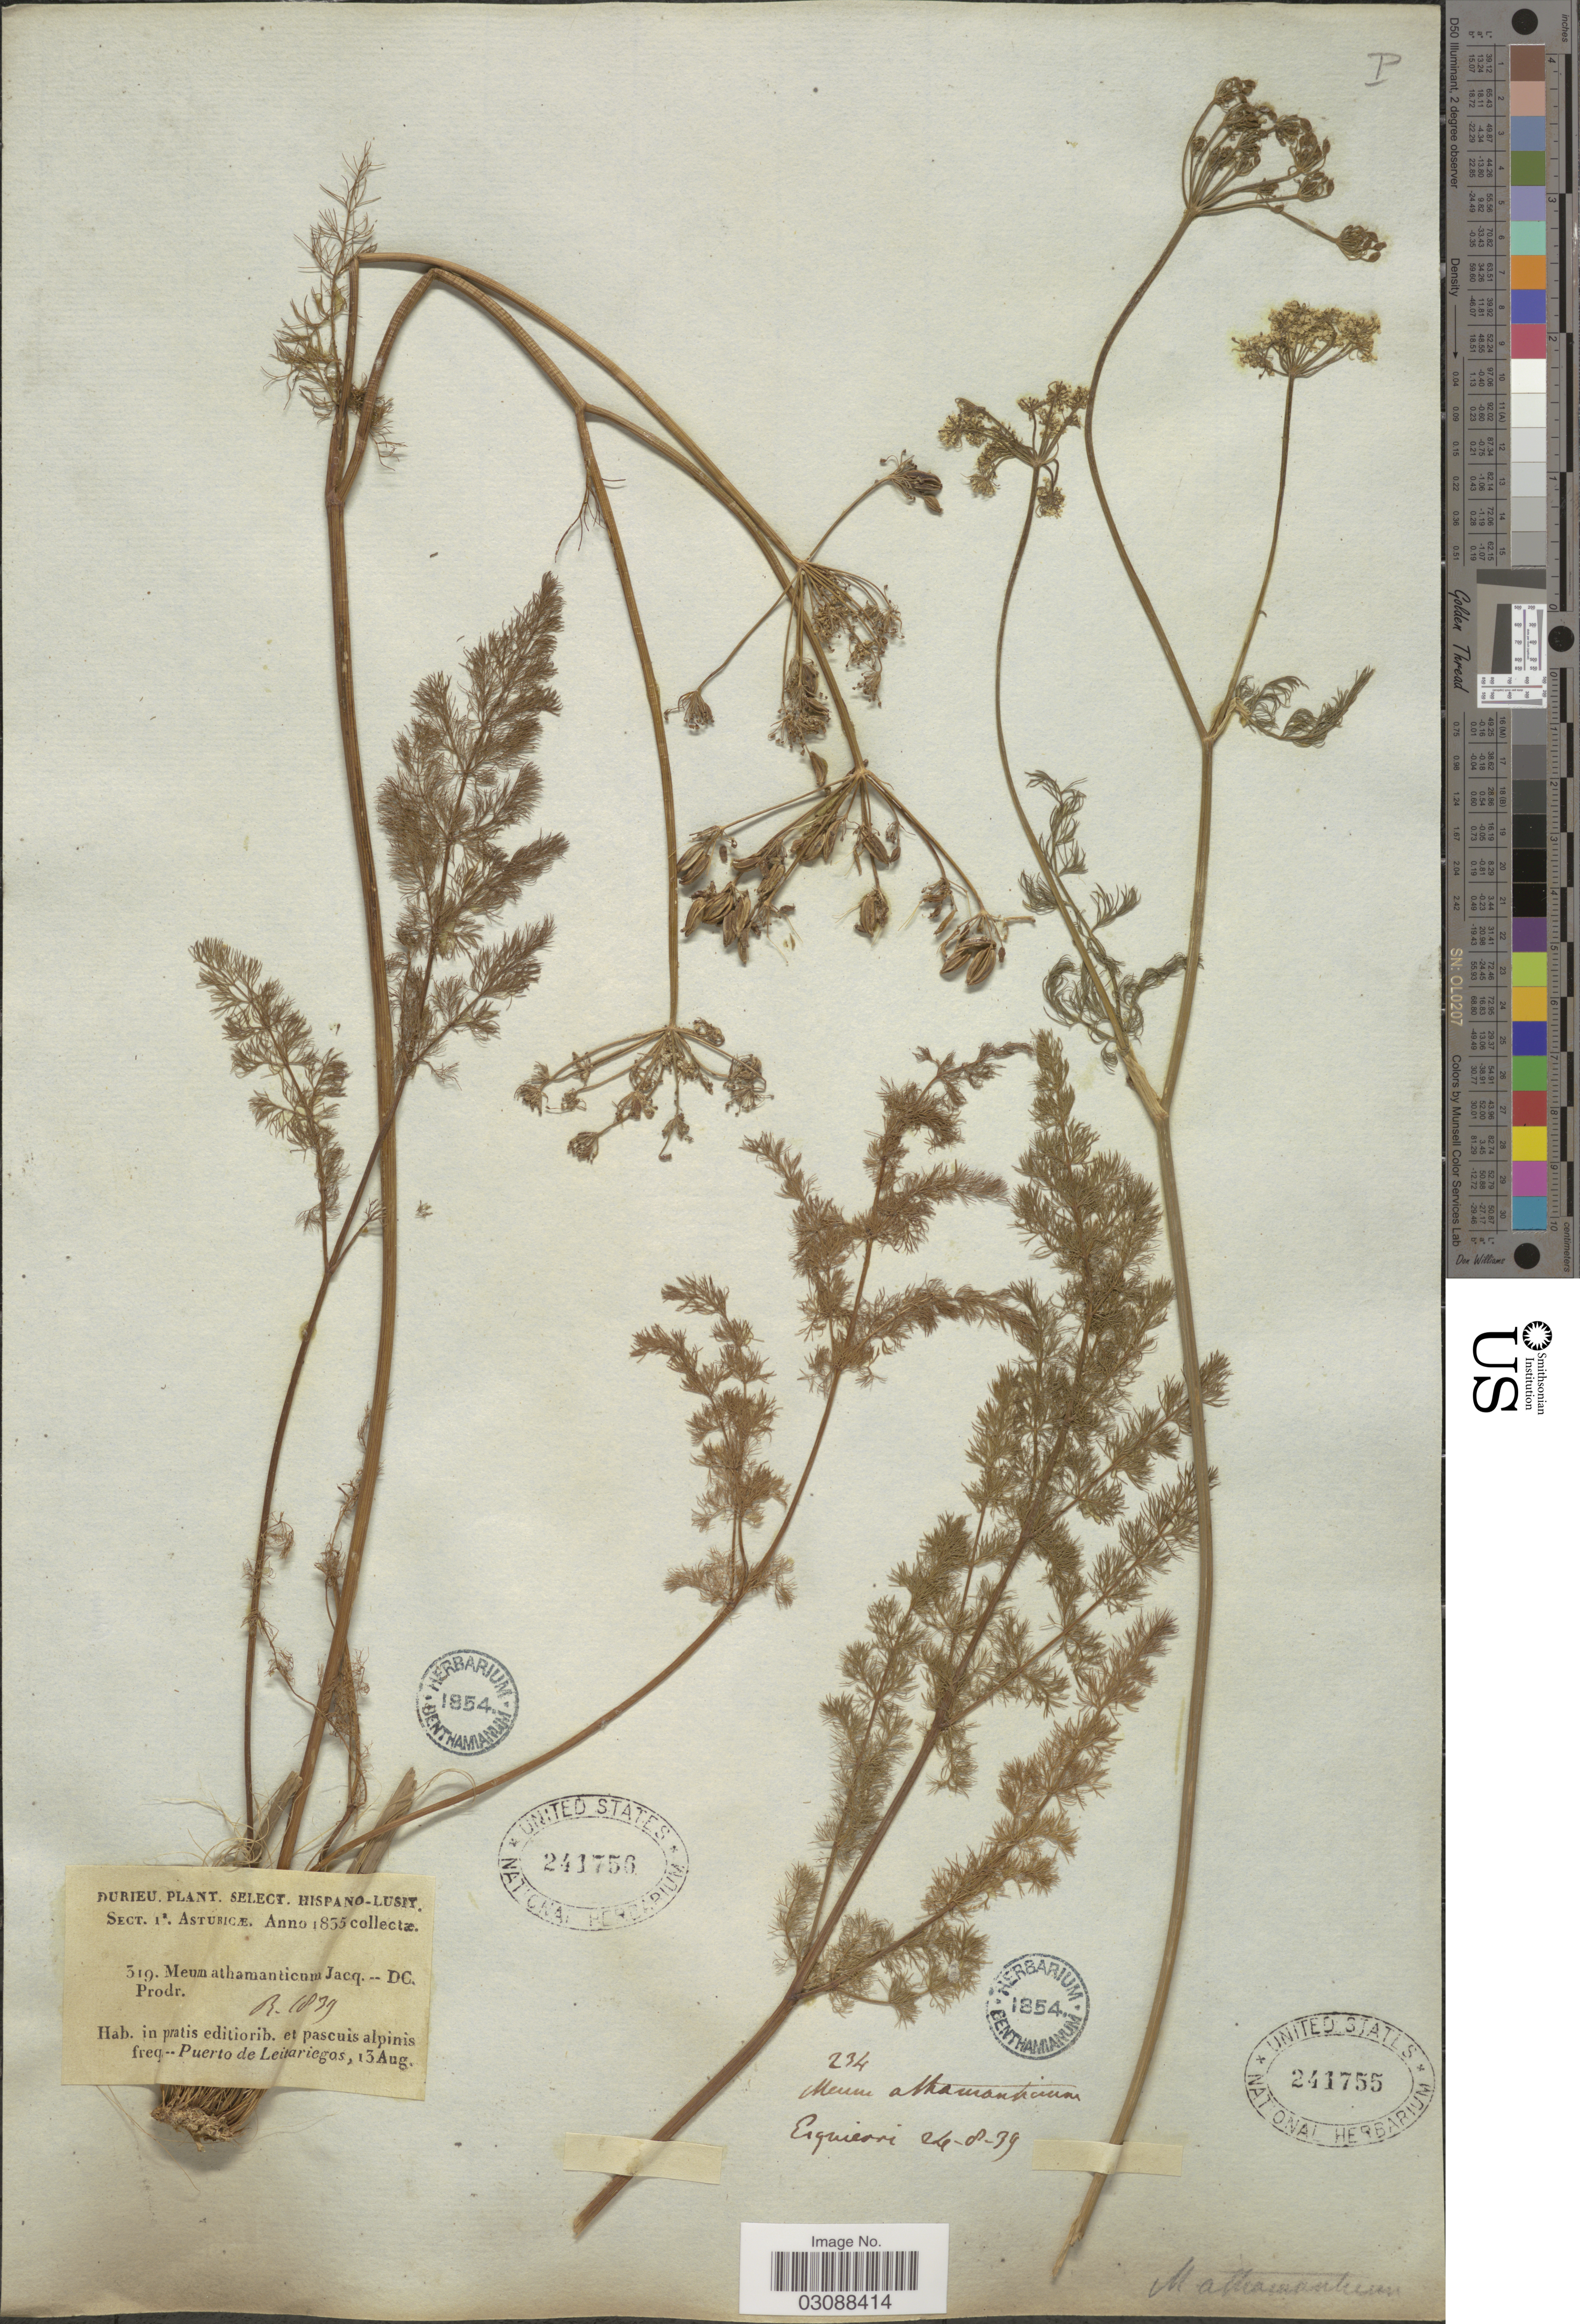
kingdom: Plantae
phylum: Tracheophyta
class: Magnoliopsida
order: Apiales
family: Apiaceae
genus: Meum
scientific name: Meum athamanticum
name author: Jacq.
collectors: Ex herb. Benthamianum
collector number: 234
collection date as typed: Transcribed d/m/y: 24/8/39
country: France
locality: Esquierri.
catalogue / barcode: US 241755-2